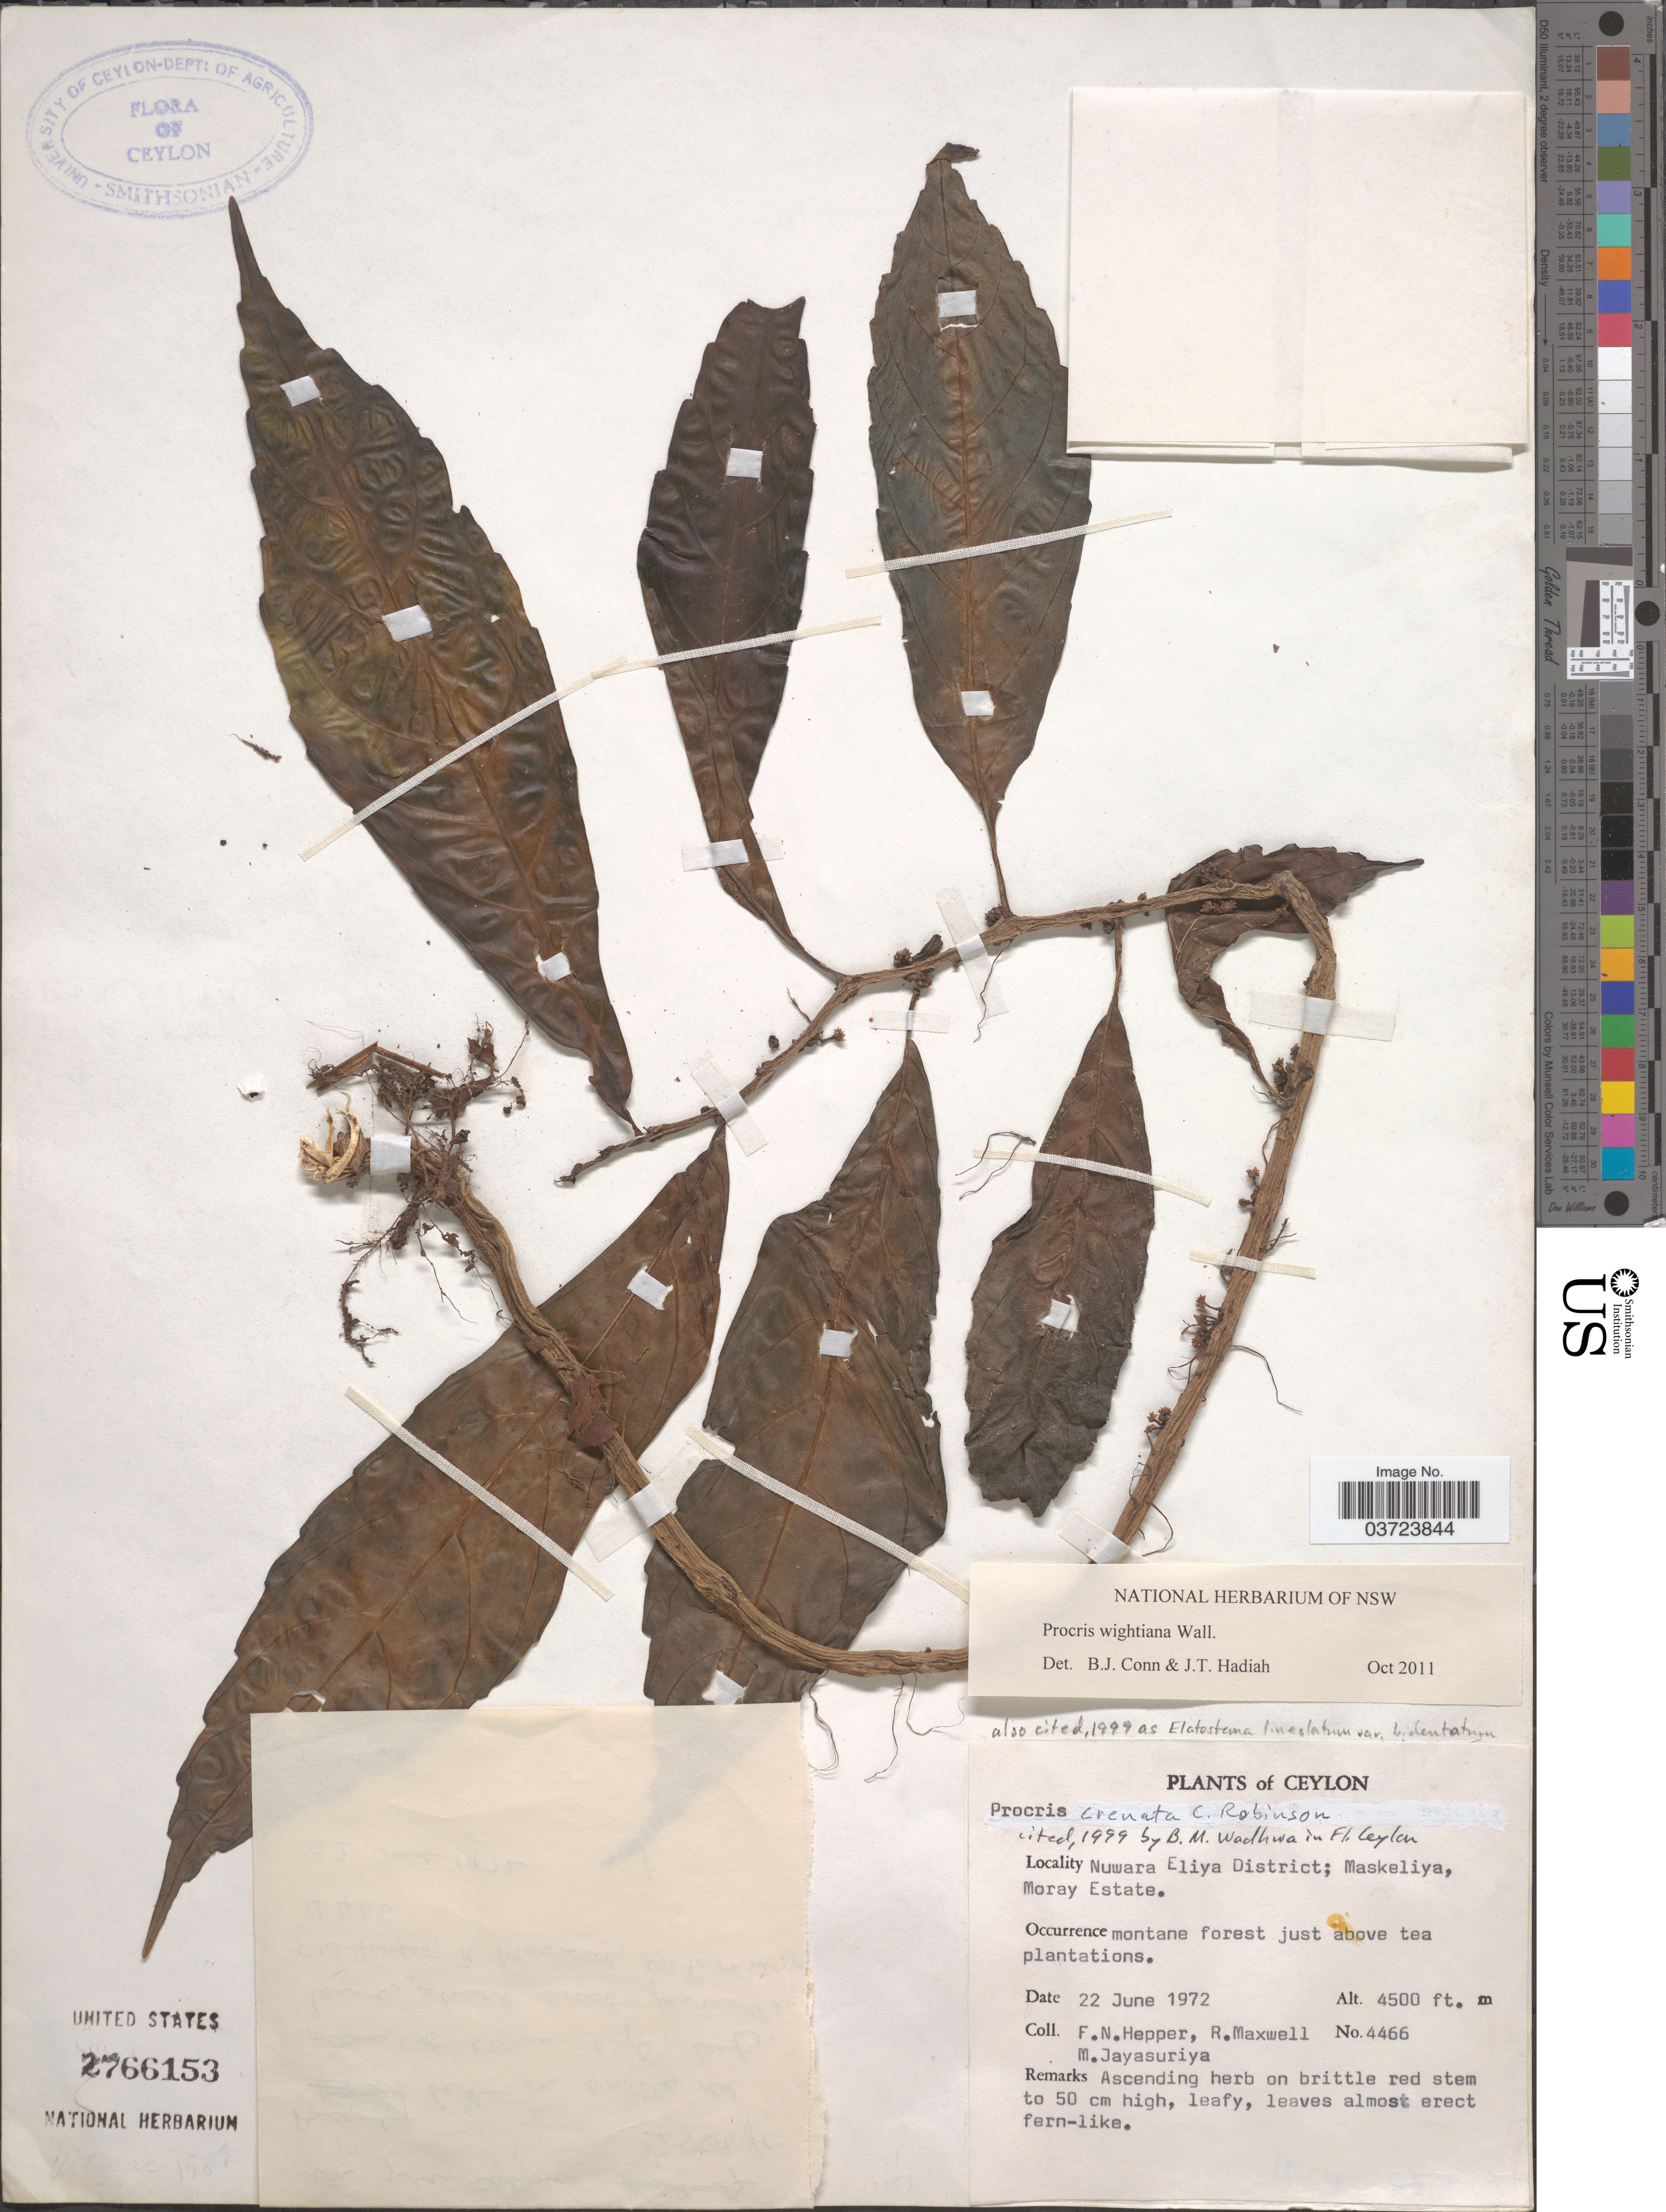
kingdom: Plantae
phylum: Tracheophyta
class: Magnoliopsida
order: Rosales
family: Urticaceae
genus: Procris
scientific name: Procris wightiana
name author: Wall. ex Wedd.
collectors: F. Hepper, R. Maxwell & M. Jayasuriya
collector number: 4466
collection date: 1972-06-22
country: Sri Lanka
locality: Ceylon. Nuwara Eliya District; Maskeliya, Moray Estate.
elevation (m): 1372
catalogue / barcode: US 2766153